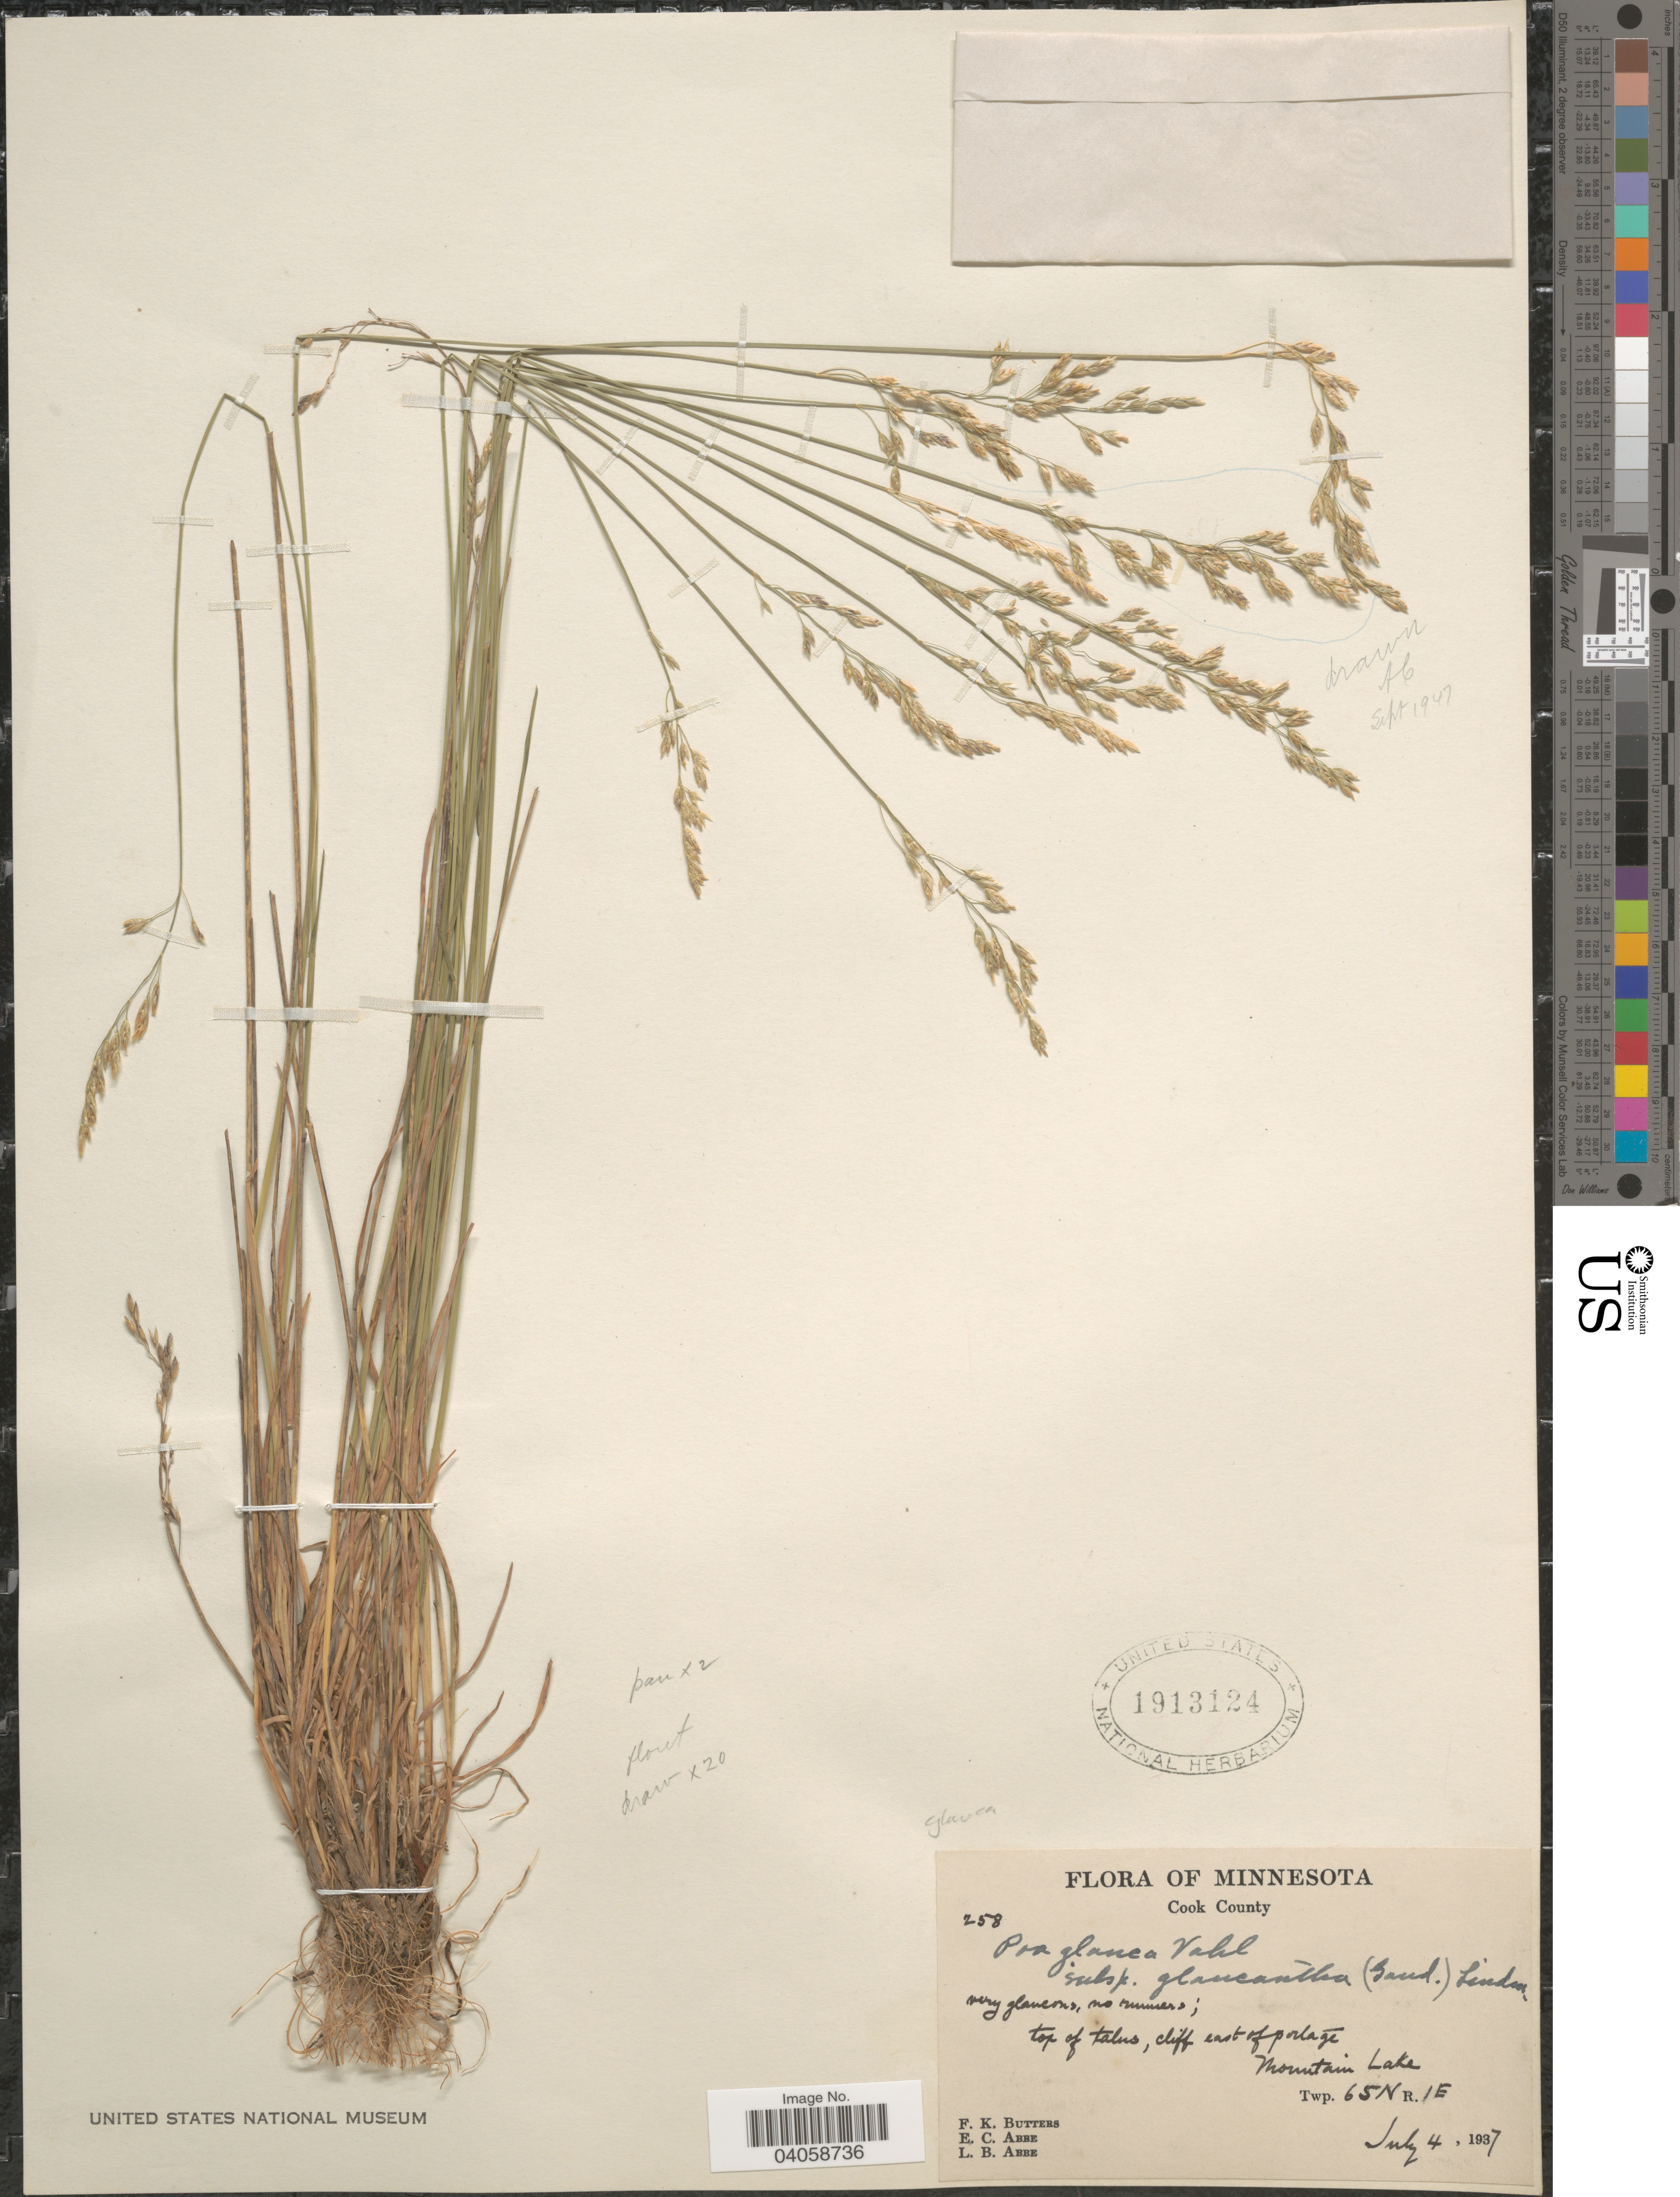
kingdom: Plantae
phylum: Tracheophyta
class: Liliopsida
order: Poales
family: Poaceae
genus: Poa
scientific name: Poa glauca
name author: Vahl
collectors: F. K. Butters, E. C. Abbe & L. B. Abbe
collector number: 258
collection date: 1937-07-04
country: United States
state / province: Minnesota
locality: Cook County. Cliff east of portage Mountain Lake. Twp. 65N R. 1E.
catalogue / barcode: US 1913124